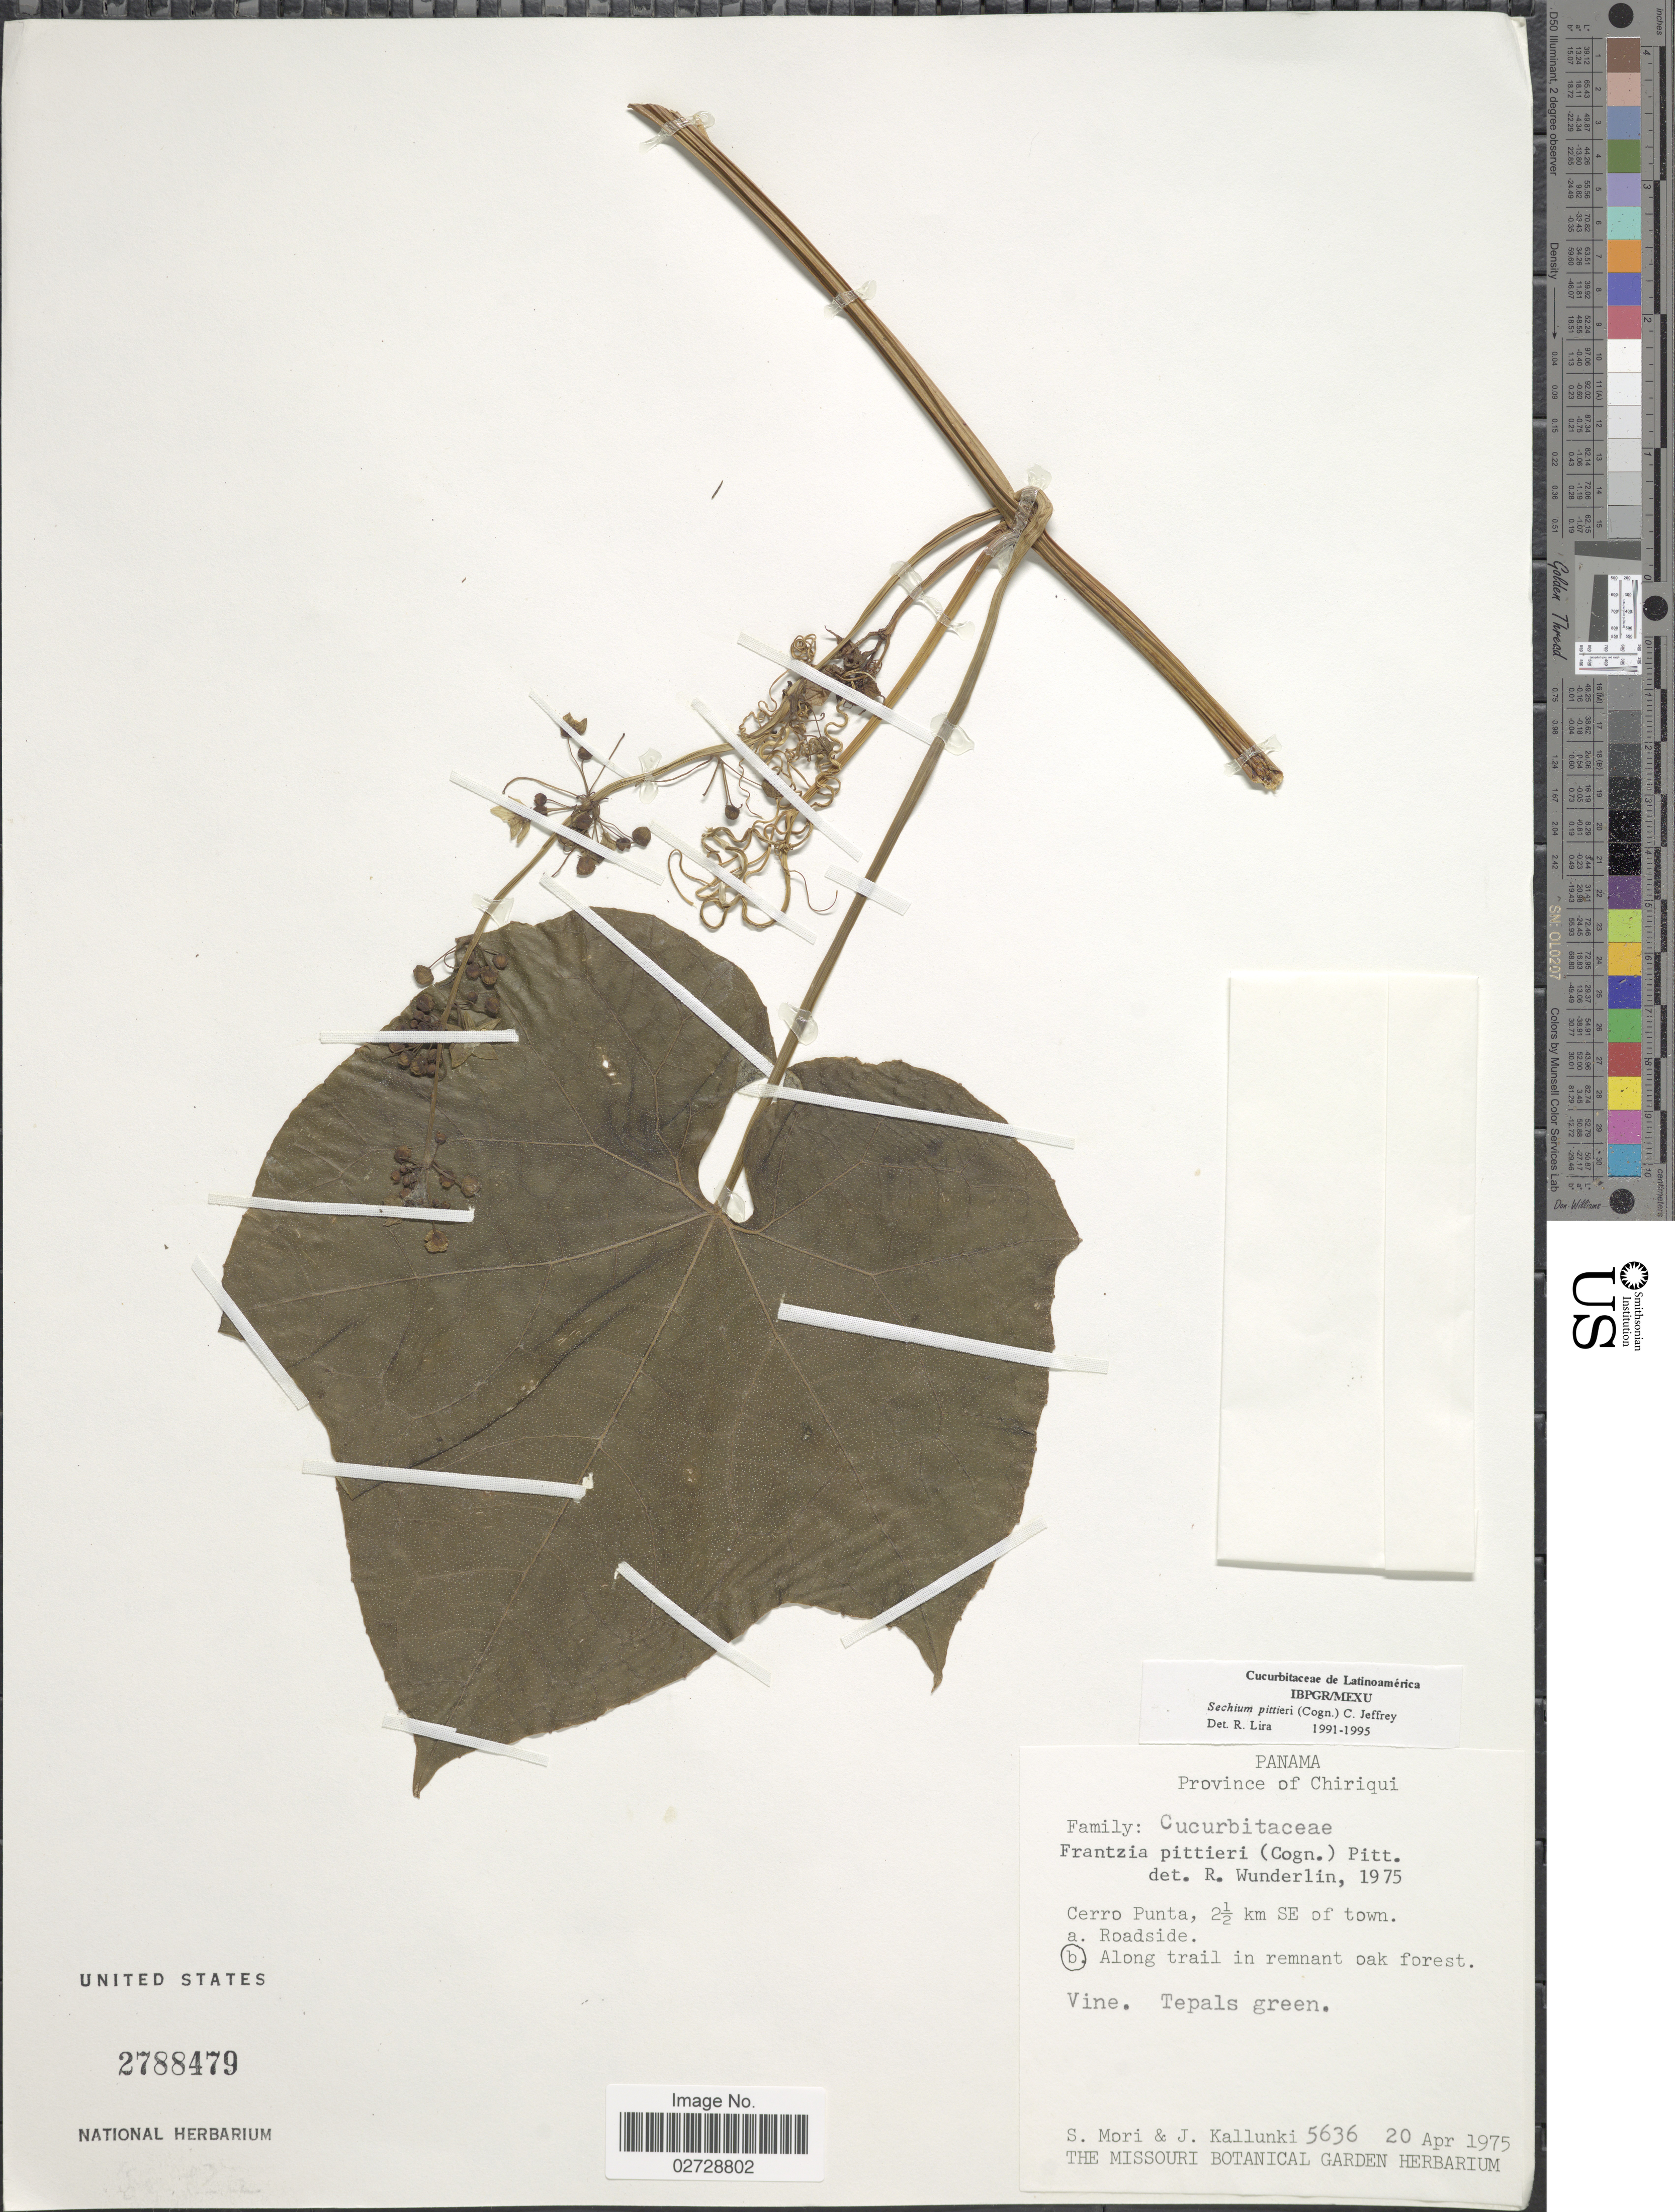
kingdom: Plantae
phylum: Tracheophyta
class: Magnoliopsida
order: Cucurbitales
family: Cucurbitaceae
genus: Sechium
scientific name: Sechium pittieri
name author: (Cogn.) C. Jeffrey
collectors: S. Mori & J. Kallunki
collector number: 5636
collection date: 1975-04-20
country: Panama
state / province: Chiriqui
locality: Cerro Punta, 2½ km SE of town. Along trail in remnant oak forest.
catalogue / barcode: US 2788479